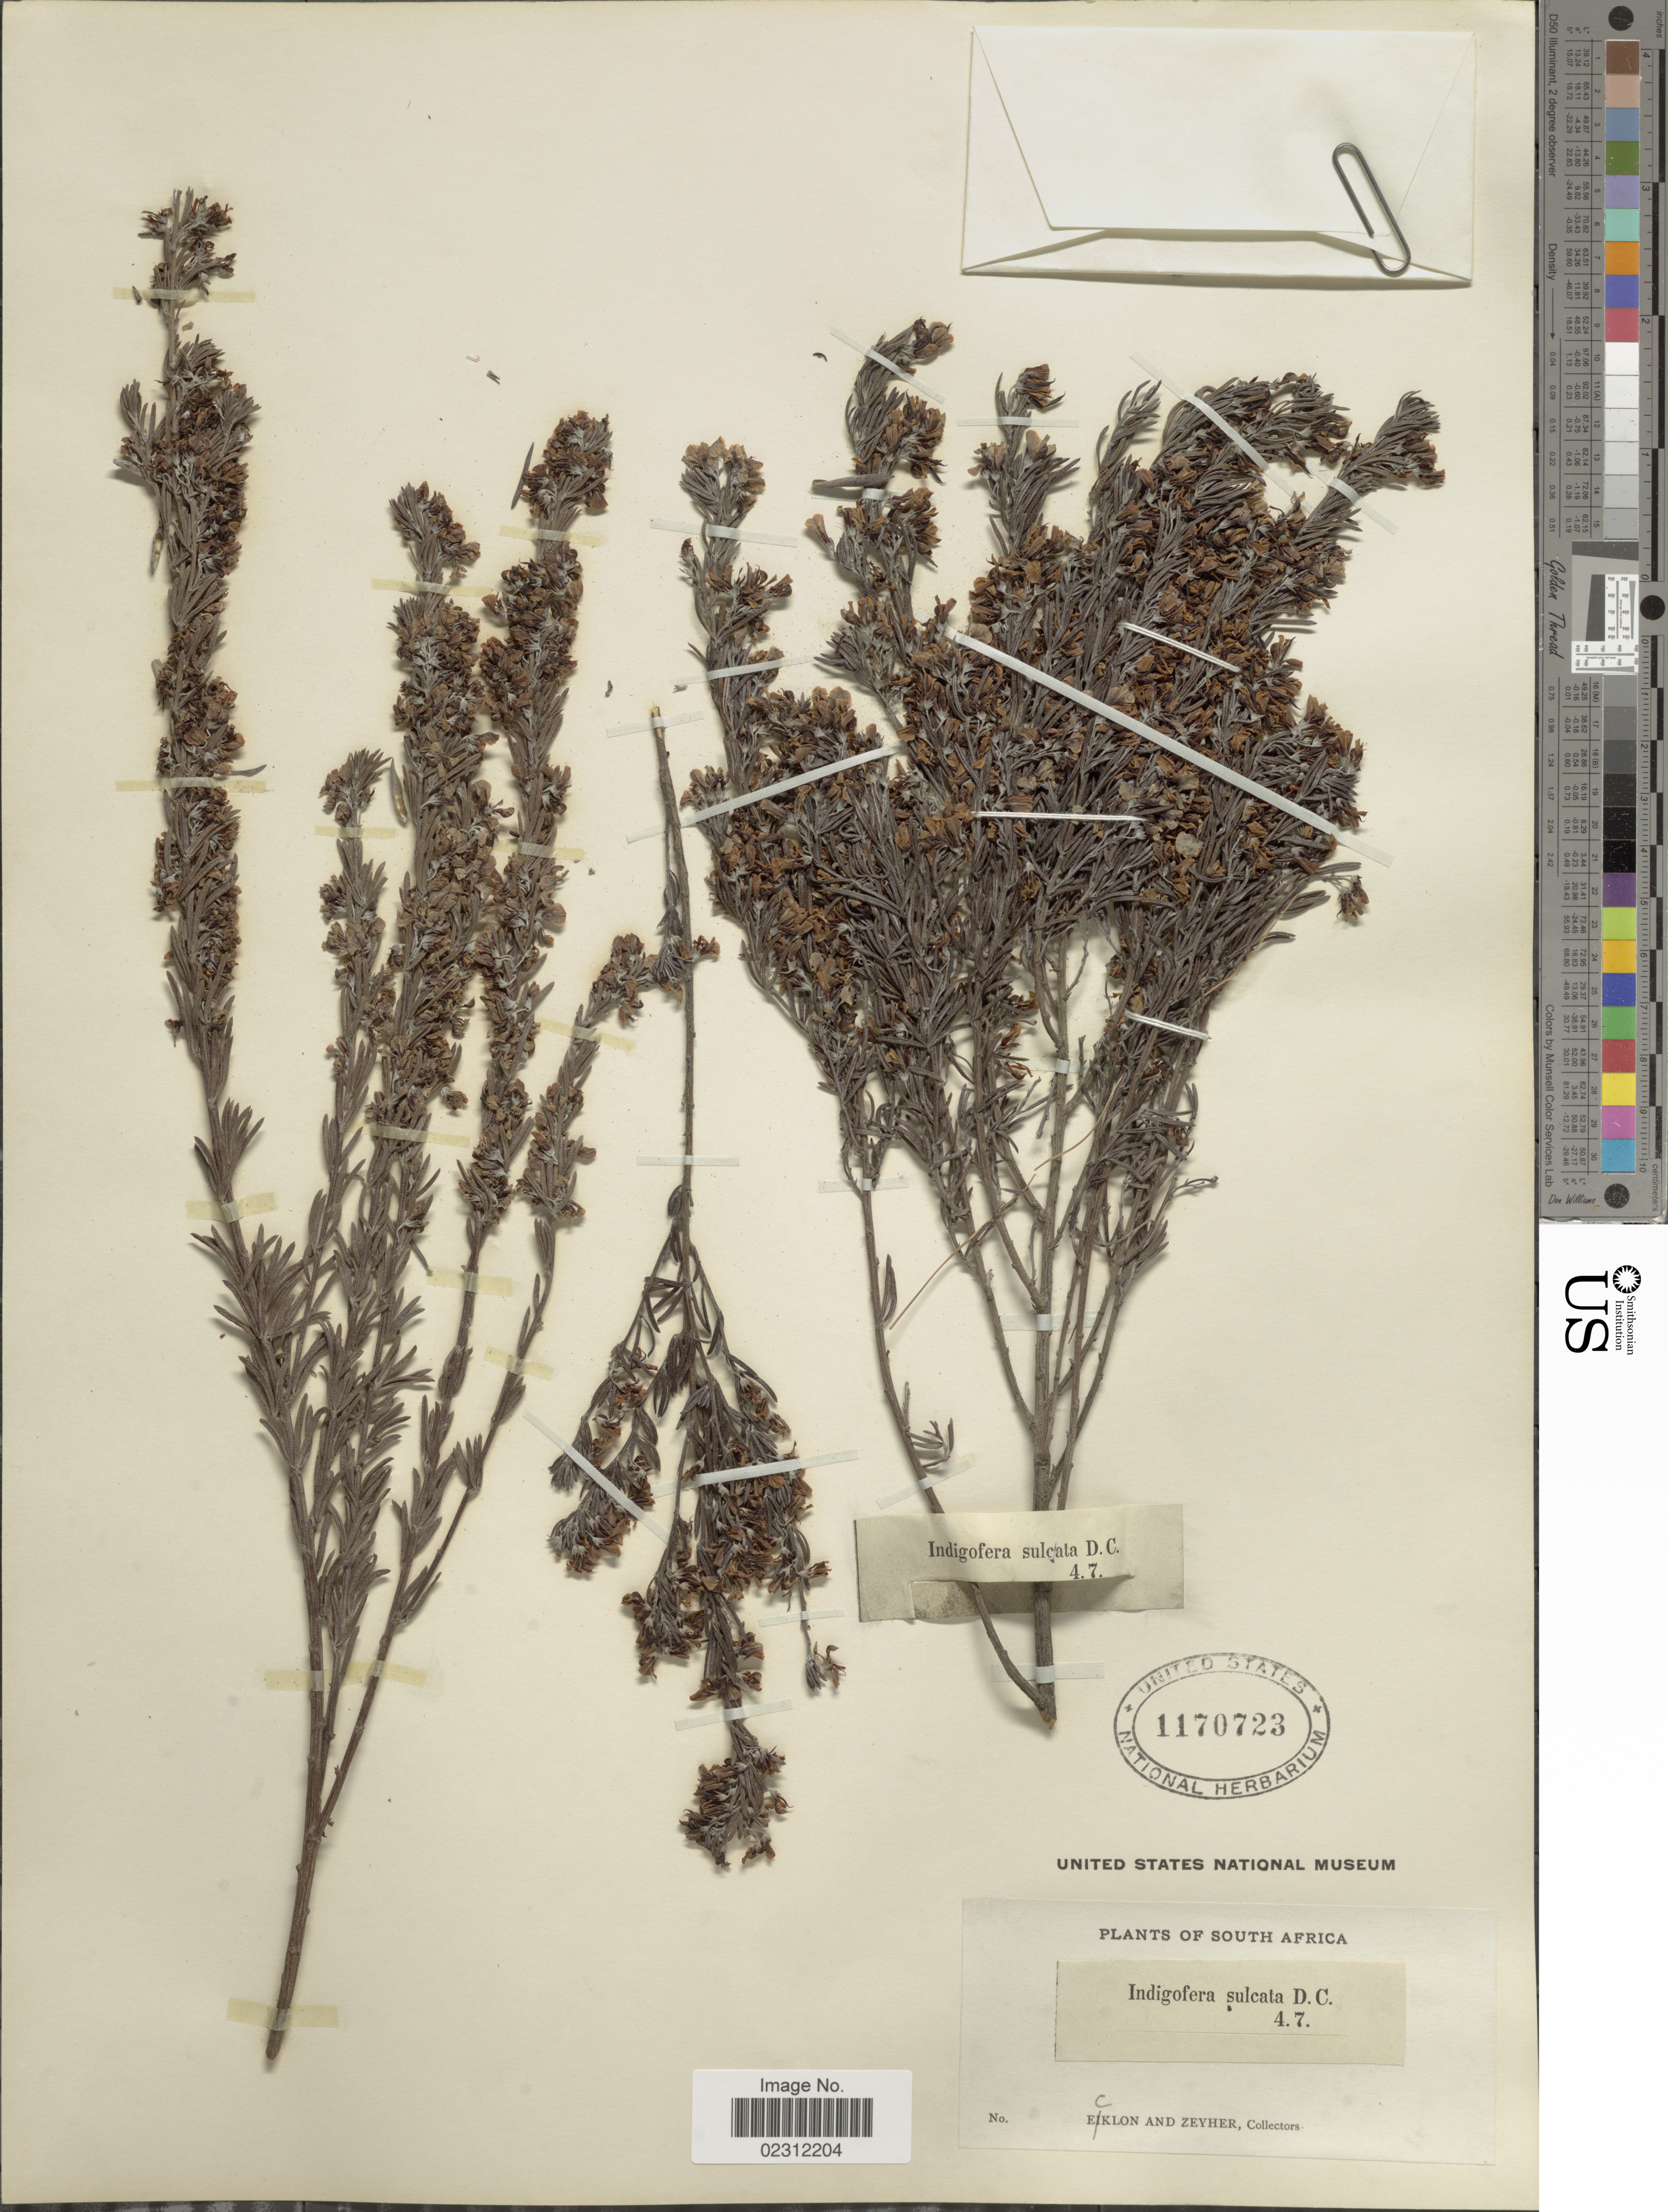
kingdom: Plantae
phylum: Tracheophyta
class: Magnoliopsida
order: Fabales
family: Fabaceae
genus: Indigofera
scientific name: Indigofera sulcata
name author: DC.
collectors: -. Ecklon & -. Zeyher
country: South Africa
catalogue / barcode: US 1170723